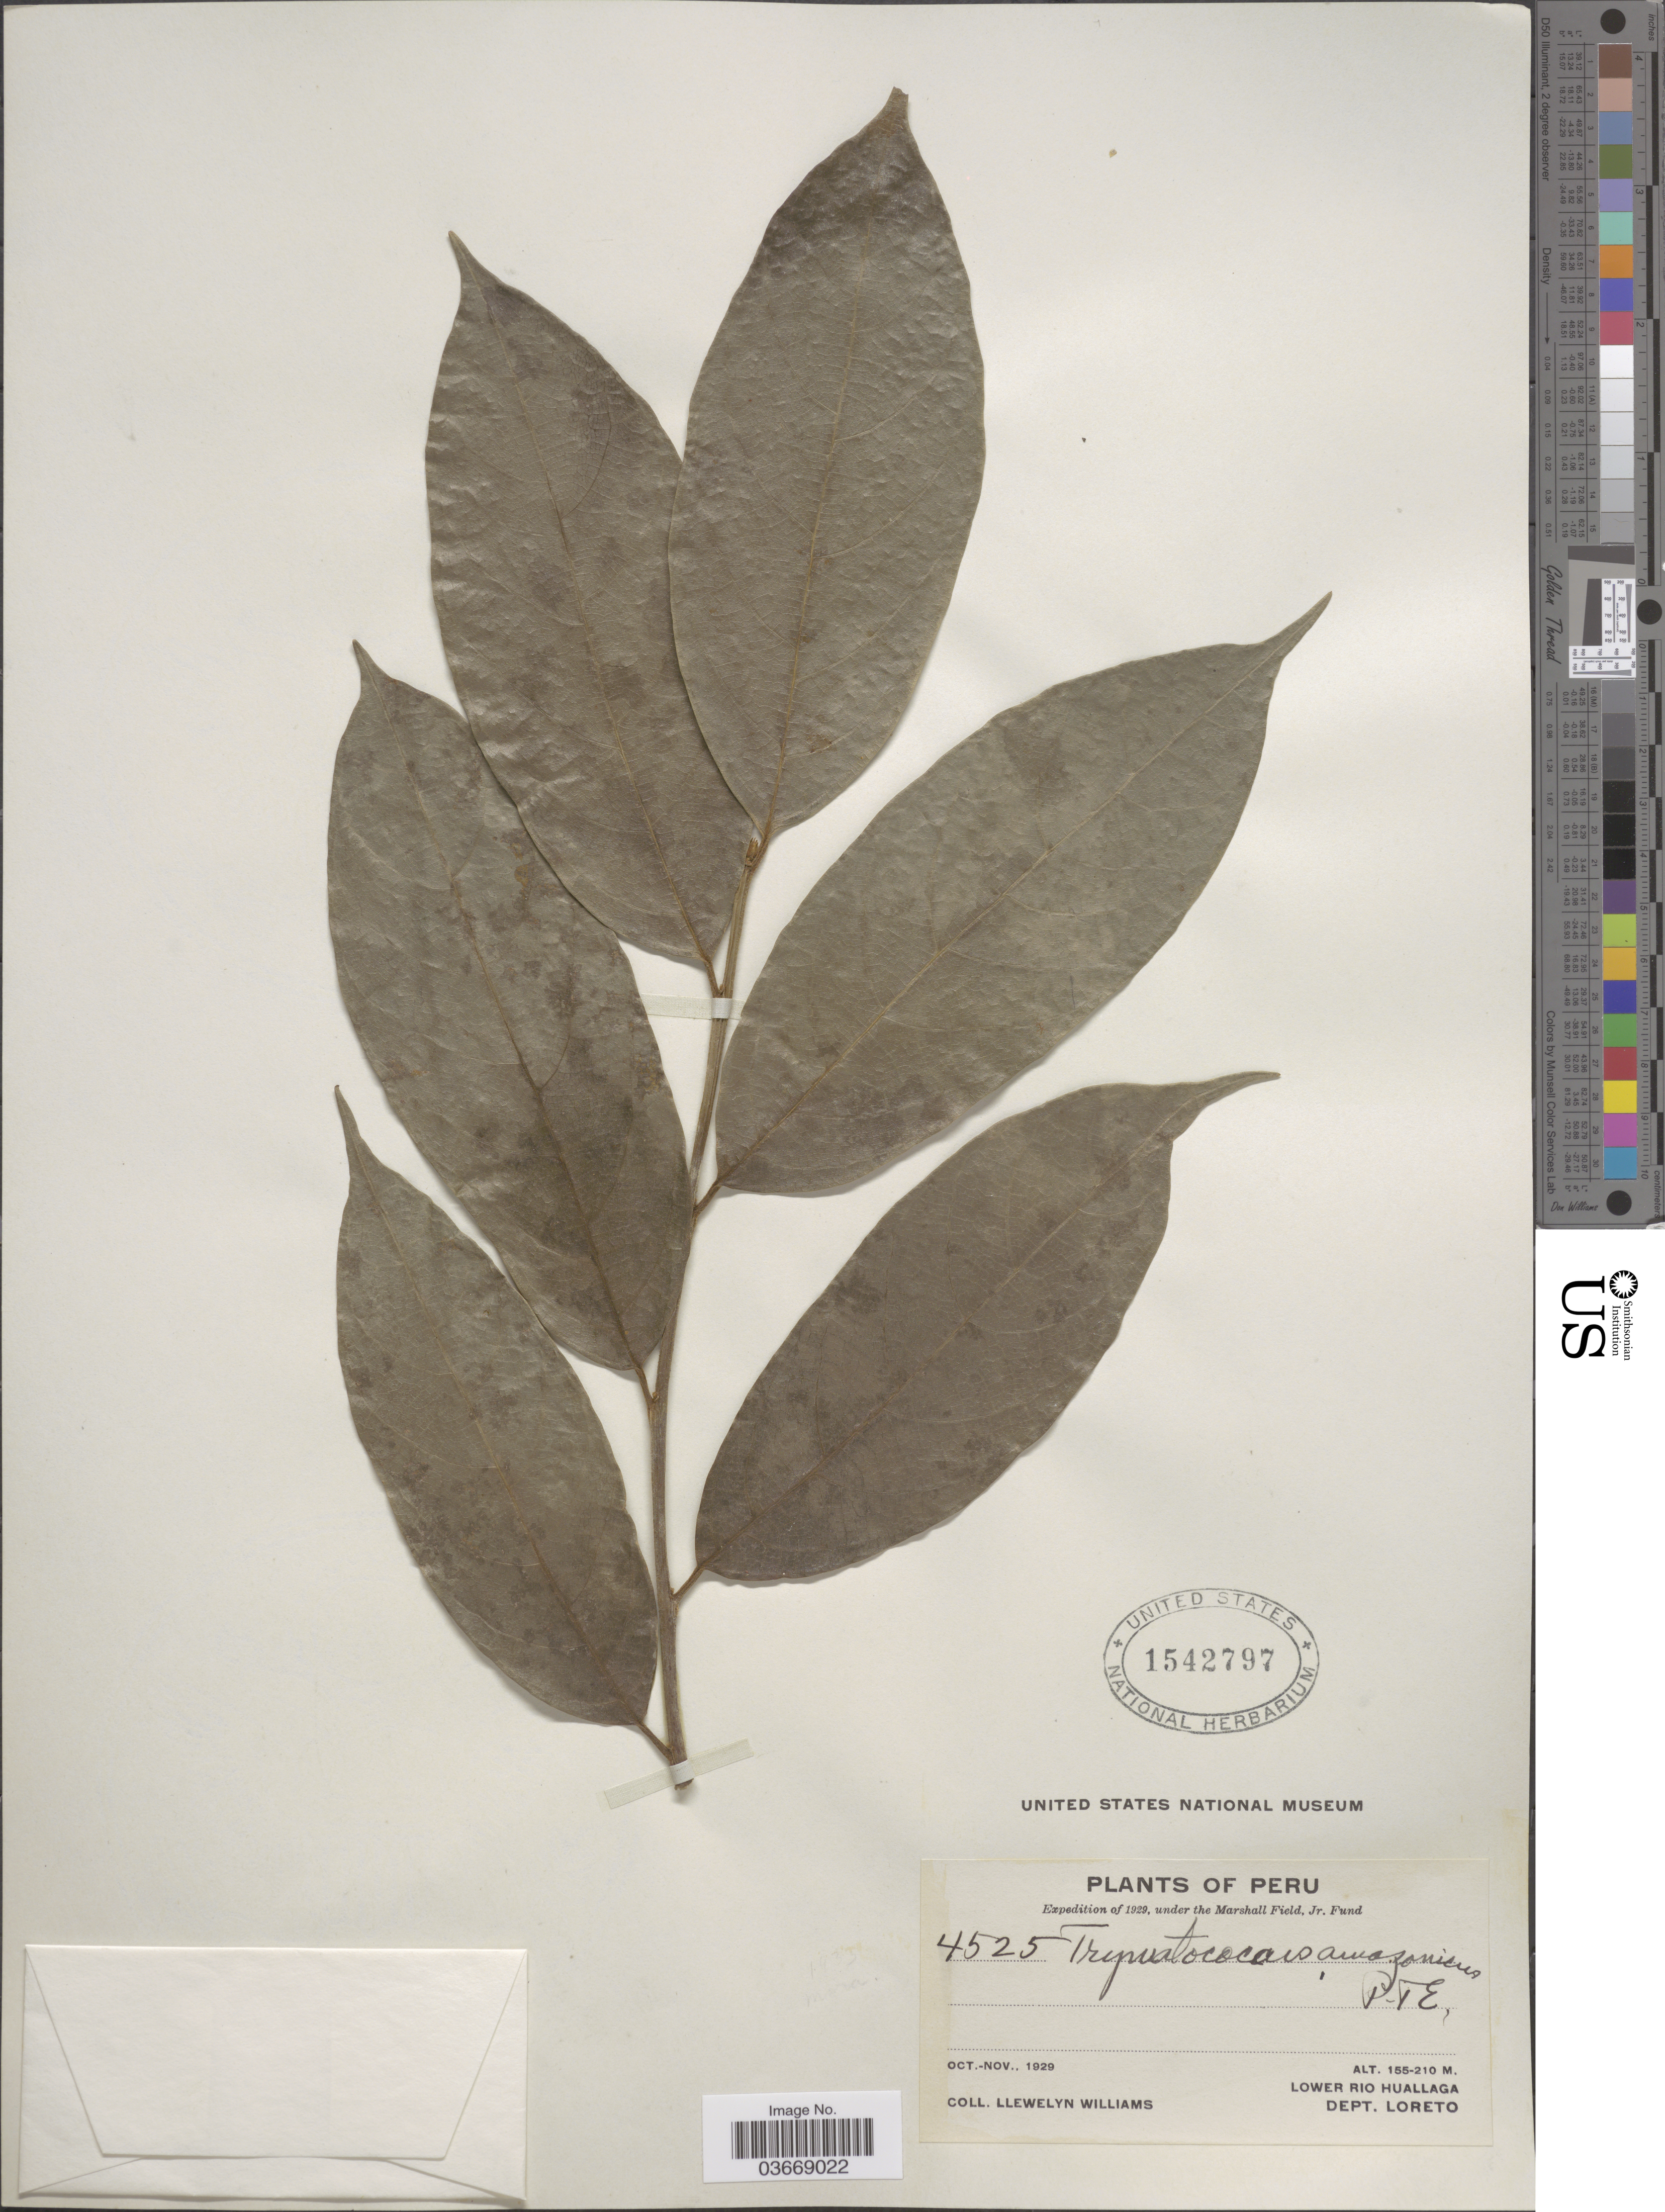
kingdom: Plantae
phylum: Tracheophyta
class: Magnoliopsida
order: Rosales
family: Moraceae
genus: Brosimum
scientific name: Brosimum amazonicum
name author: (Poepp. & Endl.) E. M. Gardner & Zerega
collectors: Ll. Williams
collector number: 4525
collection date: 1929-09/1929-11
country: Peru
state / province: Loreto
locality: Lower Rio Huallaga. Dept. Loreto.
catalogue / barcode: US 1542797